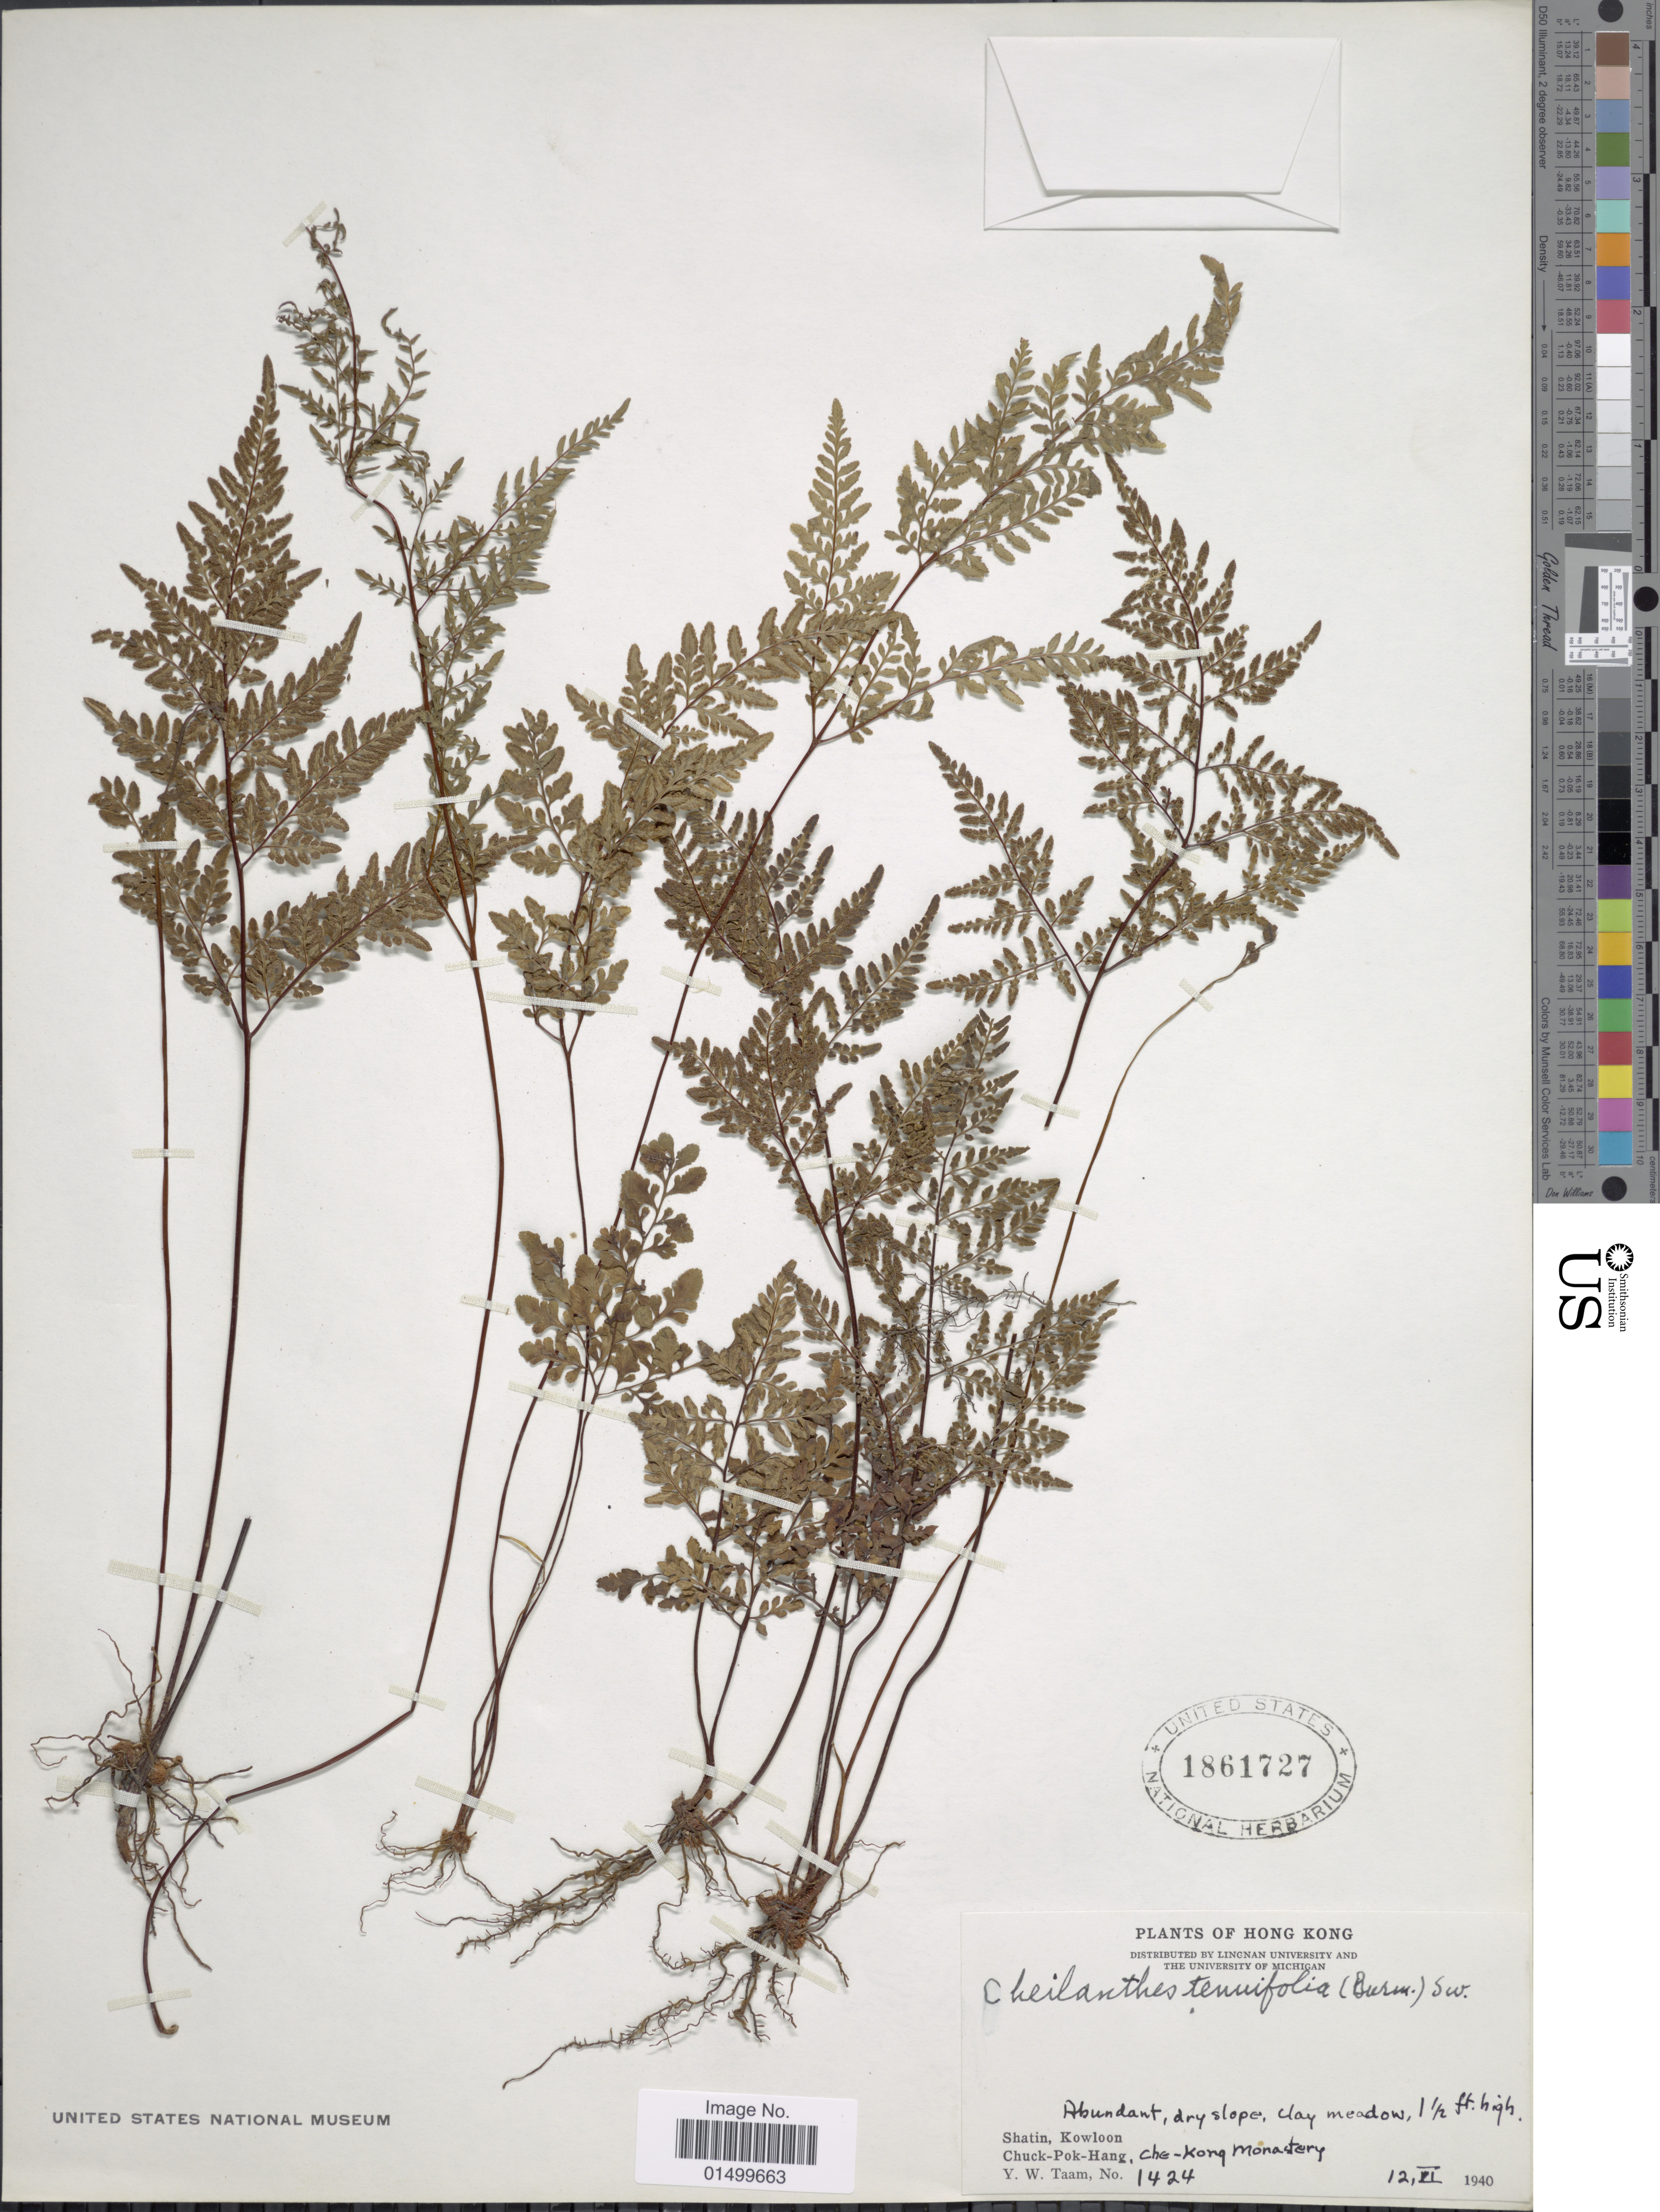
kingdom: Plantae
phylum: Tracheophyta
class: Polypodiopsida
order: Polypodiales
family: Pteridaceae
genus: Cheilanthes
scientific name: Cheilanthes tenuifolia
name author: (Burm. f.) Sw.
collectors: Y. W. Taam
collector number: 1424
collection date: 1940-06-12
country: China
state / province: Hong Kong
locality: Shatin, Kowloon, Chuck-Pok-Hang, Che-Kong Monastery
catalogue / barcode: US 1861727